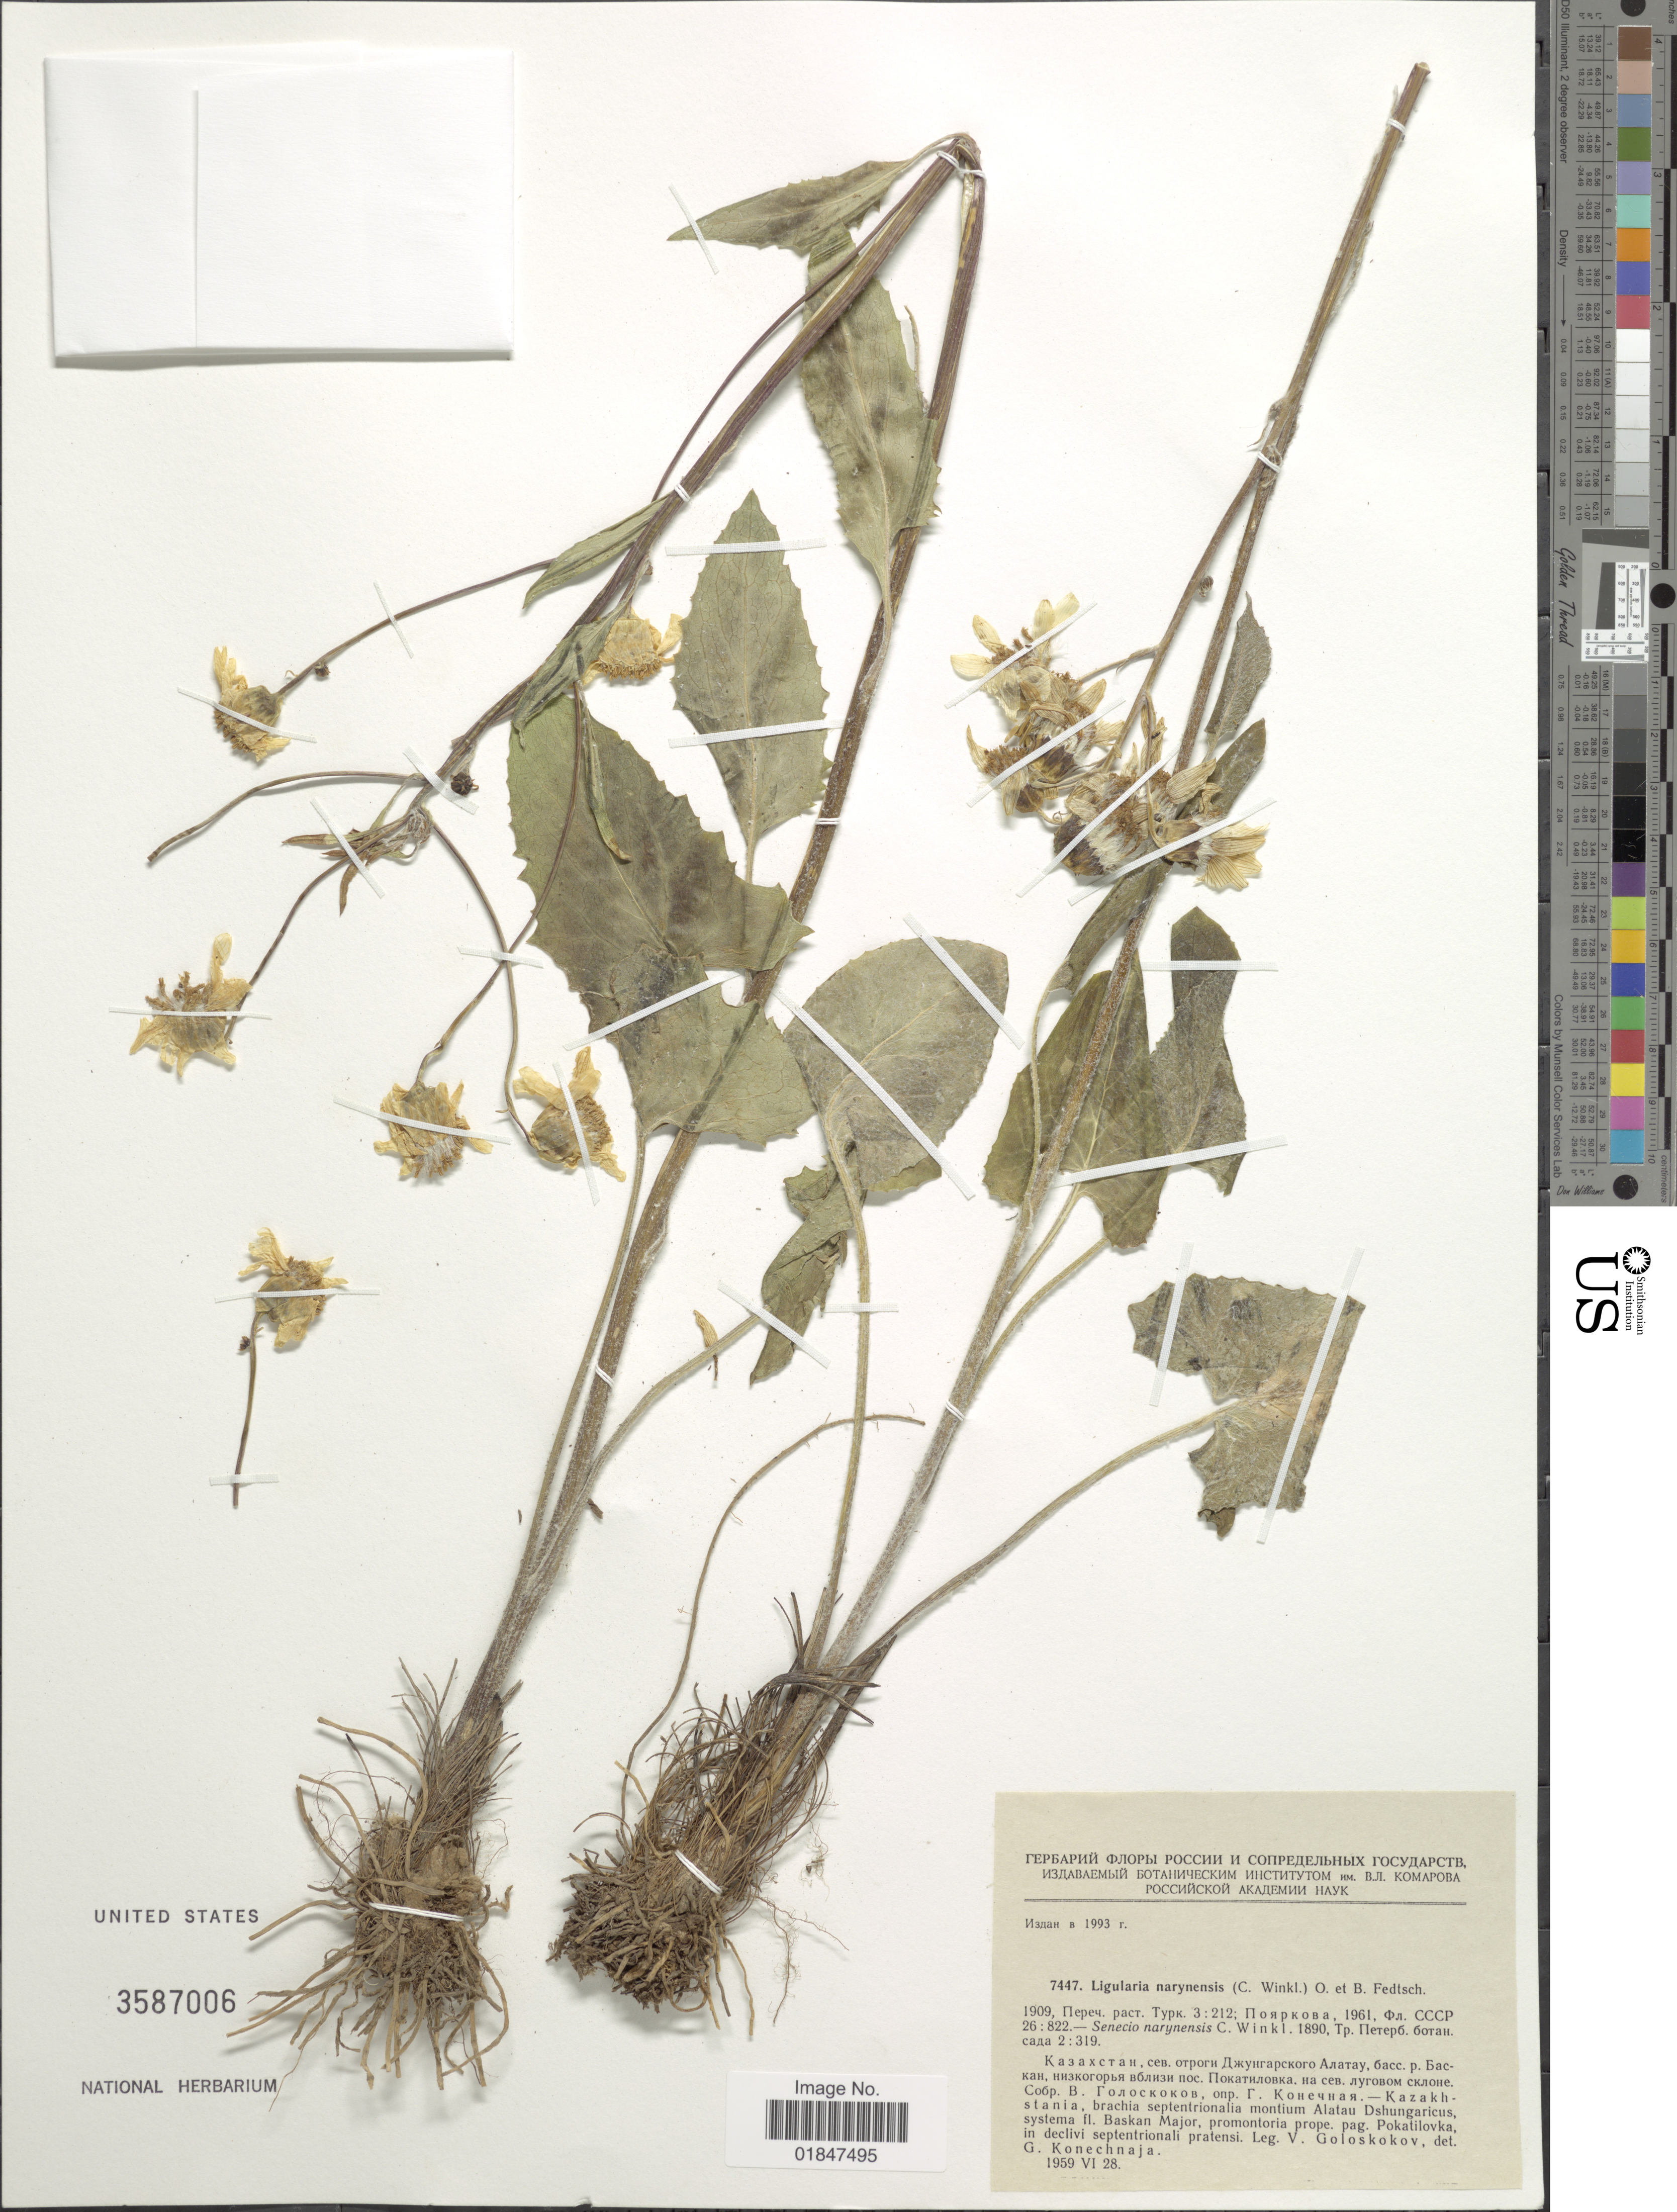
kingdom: Plantae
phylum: Tracheophyta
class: Magnoliopsida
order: Asterales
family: Asteraceae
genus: Cremanthodium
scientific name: Cremanthodium narynensica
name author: C. Winkl.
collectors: V. P. Goloskokov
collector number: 7447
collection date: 1959-06-28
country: Kazakhstan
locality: Kazakhstania, brachia septentrionalia montium Alatau Dshungaricus, systema fl. Baskan Major, promontoria prope. pag. Pokatilovka, in declivi septenrionali pratensi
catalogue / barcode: US 3587006